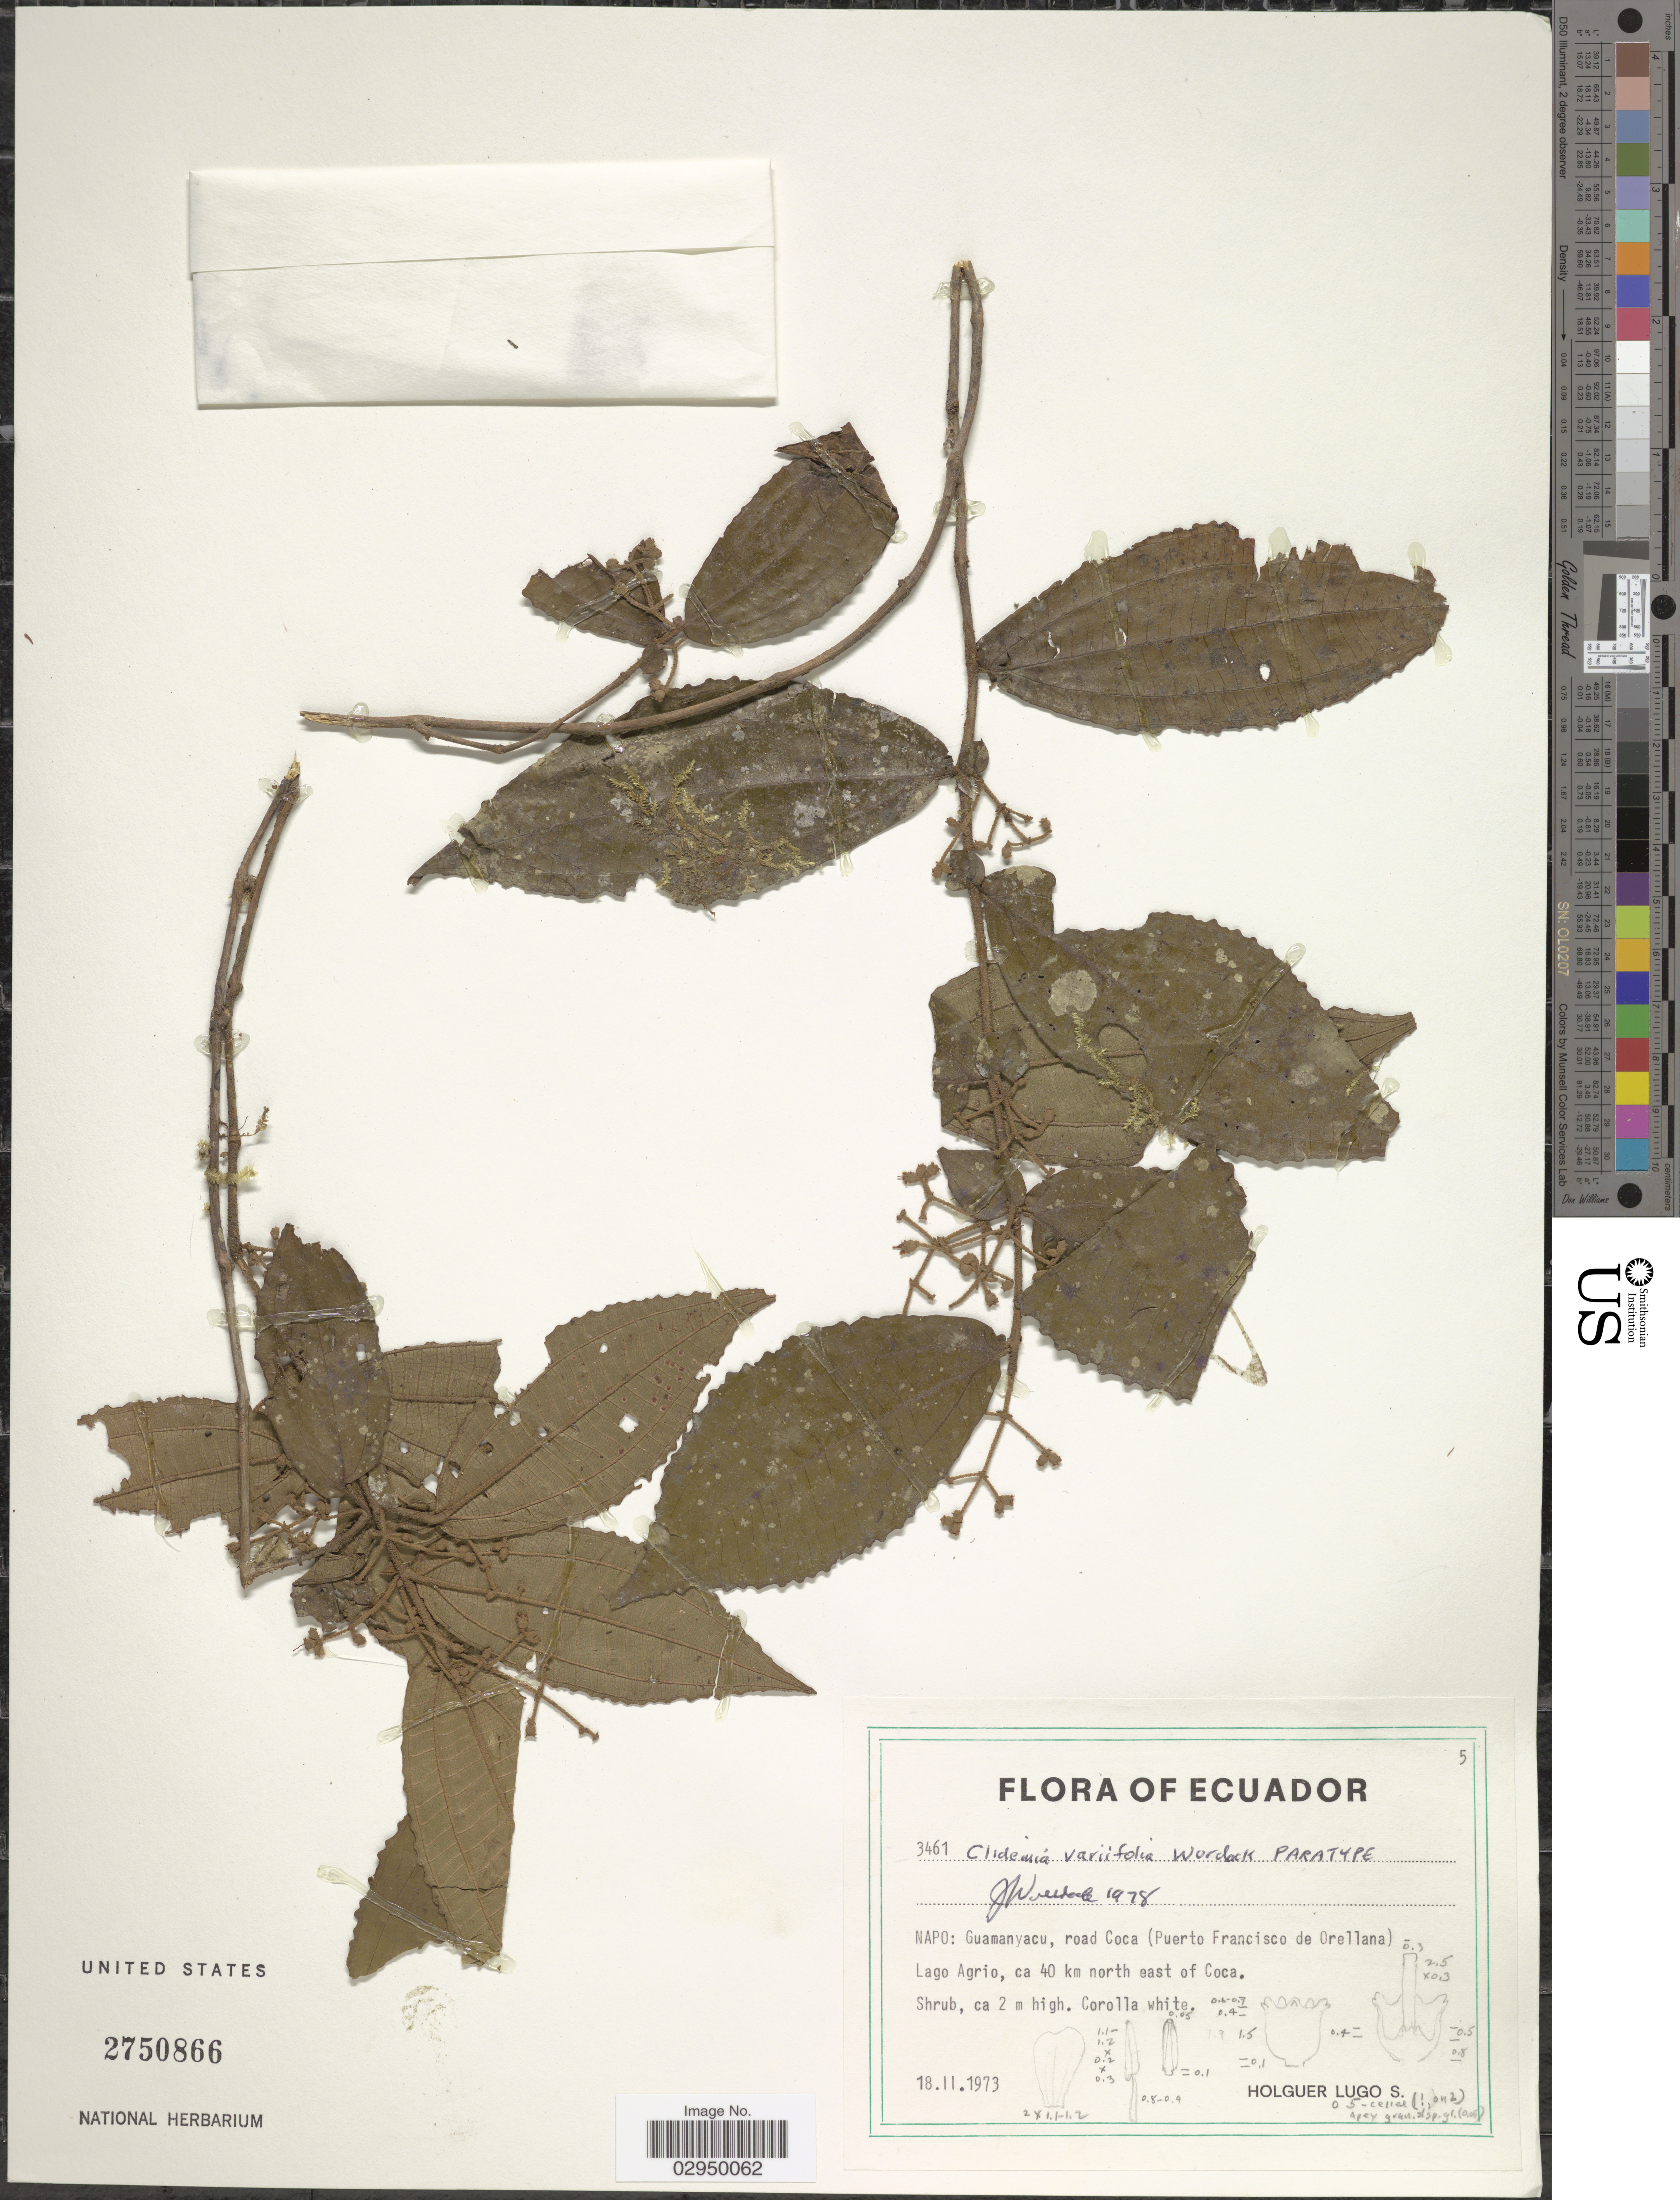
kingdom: Plantae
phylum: Tracheophyta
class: Magnoliopsida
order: Myrtales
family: Melastomataceae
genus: Clidemia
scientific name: Clidemia variifolia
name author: Wurdack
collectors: H. Lugo S.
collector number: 3461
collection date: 1973-02-18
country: Ecuador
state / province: Napo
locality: Guamanyacu, road Coca (Puerto Francisco de Orellana). Lago Agrio, ca 40 km north east of Coca.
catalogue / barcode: US 2750866